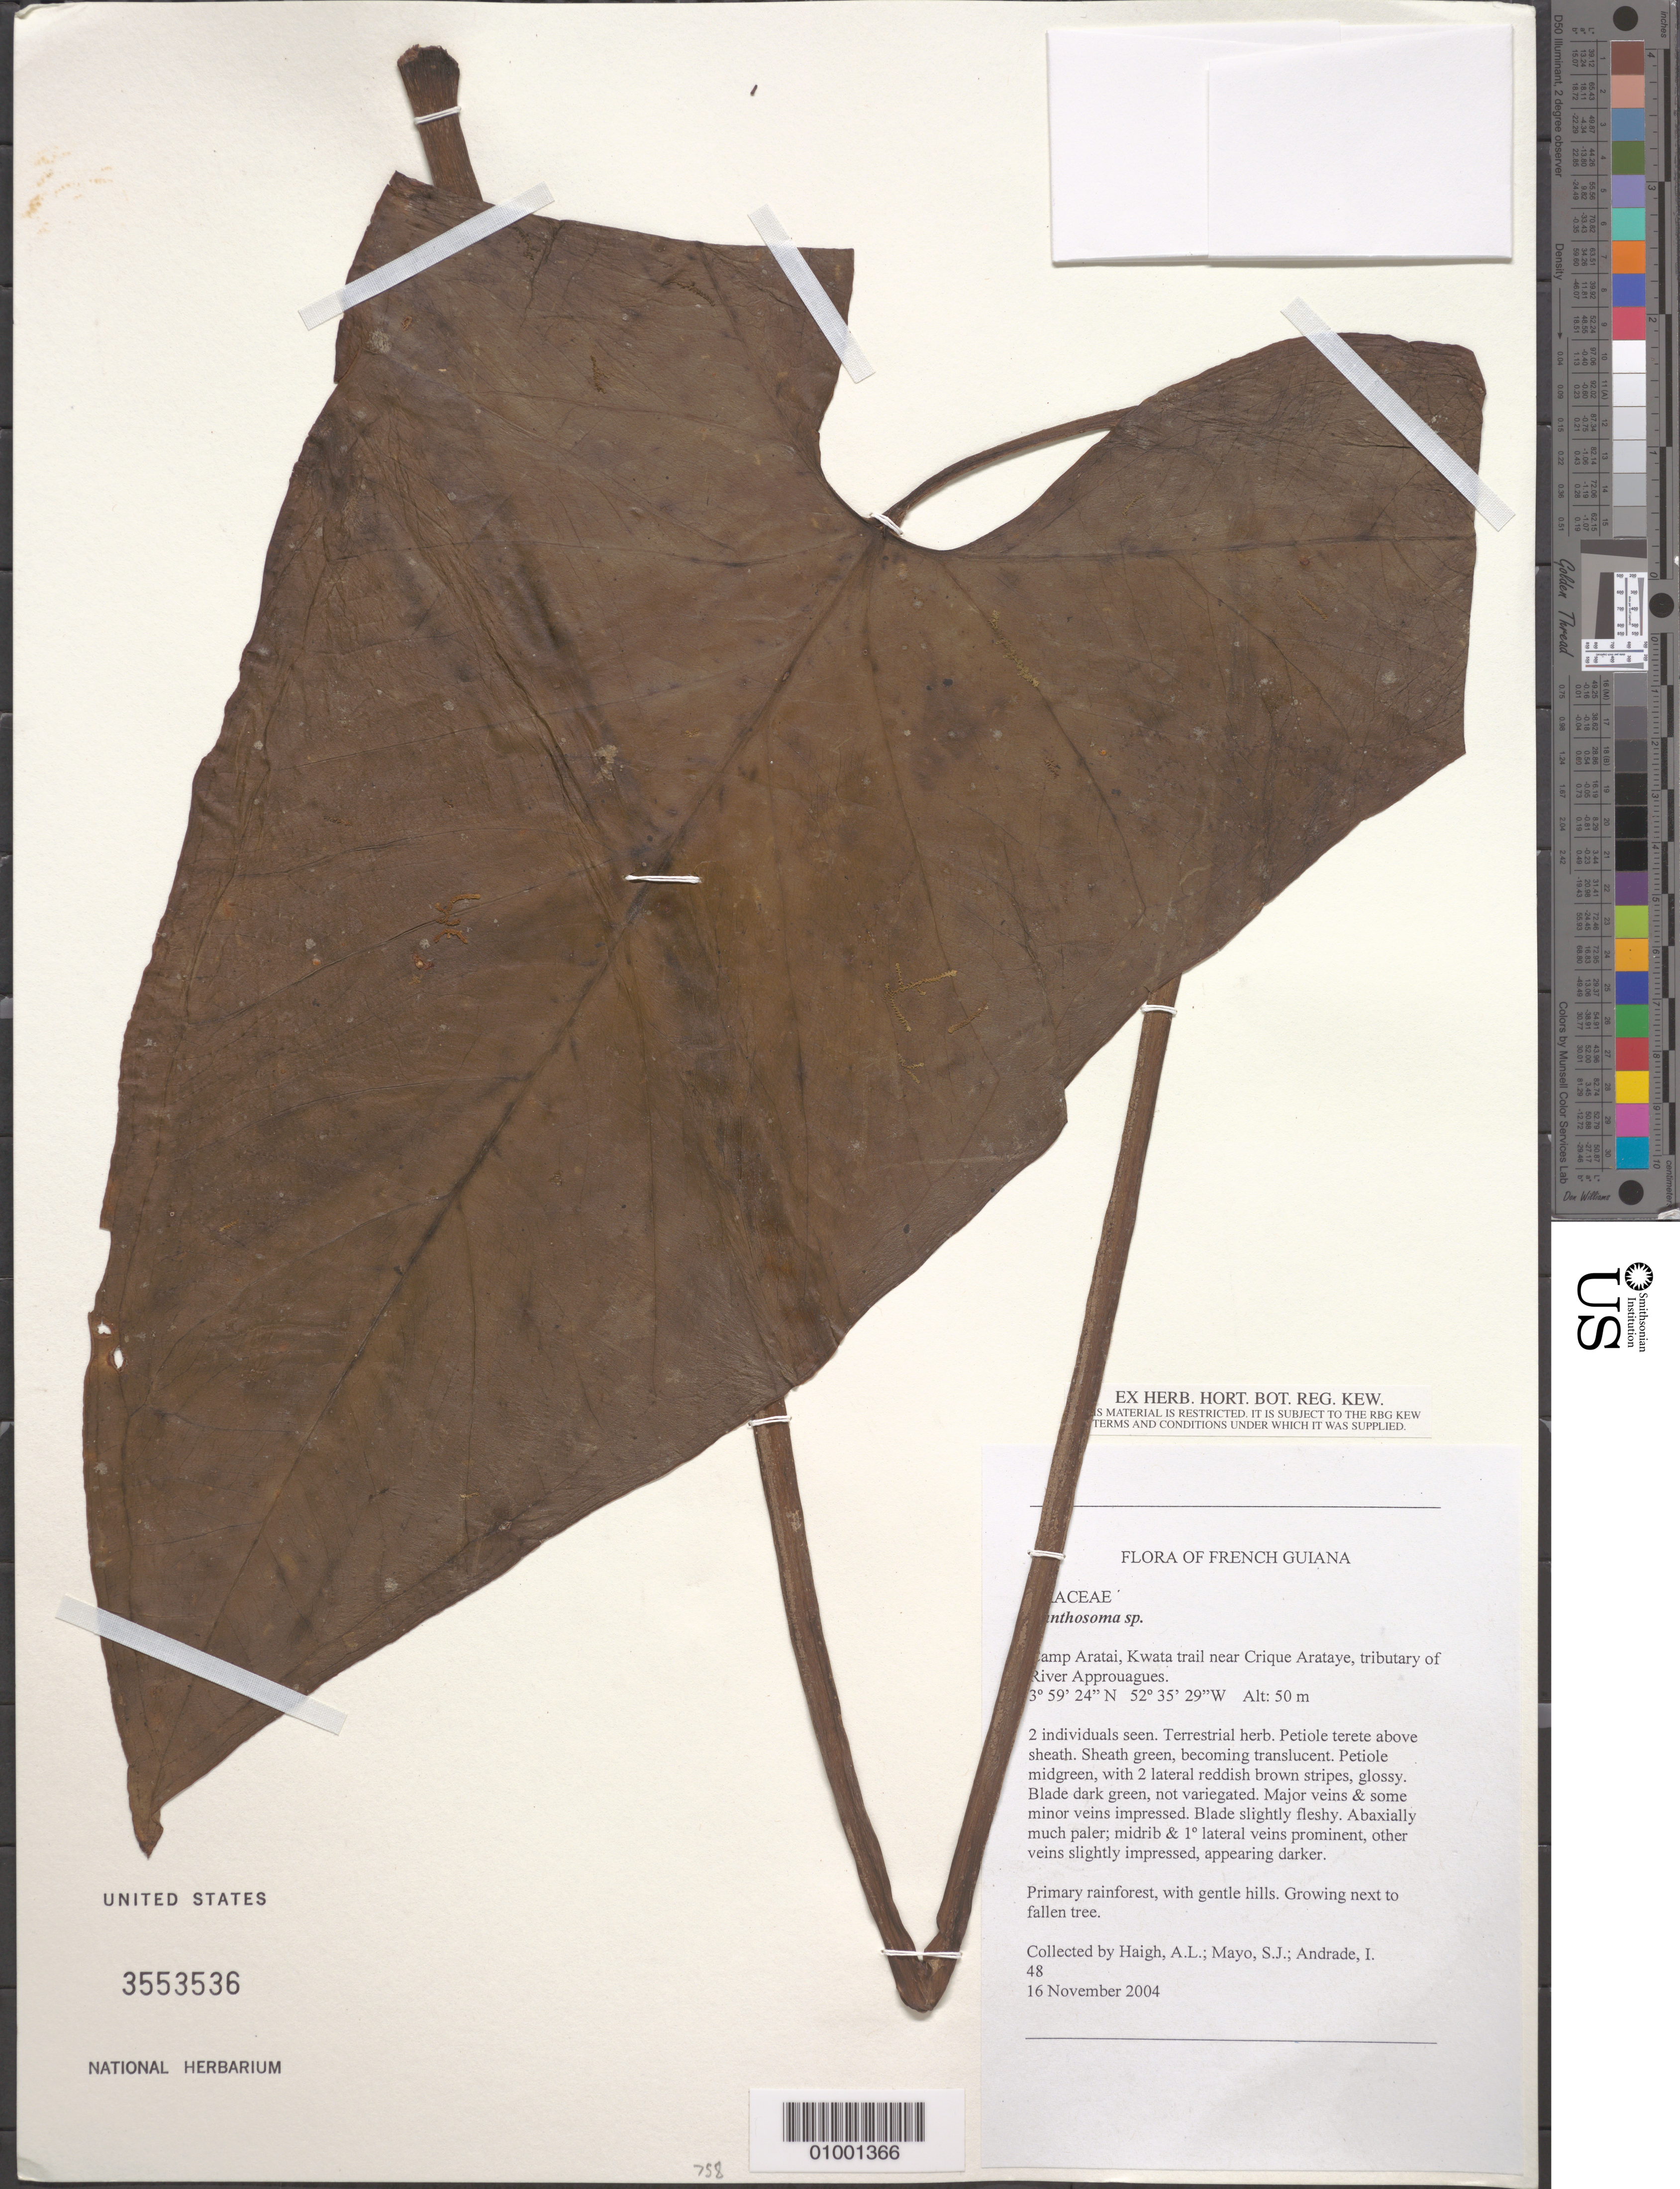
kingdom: Plantae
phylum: Tracheophyta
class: Liliopsida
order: Alismatales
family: Araceae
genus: Xanthosoma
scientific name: Xanthosoma sp.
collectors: A. Haigh, S. J. Mayo & I. Andrade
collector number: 48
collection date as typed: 16-Nov-04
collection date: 2004-11-16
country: French Guiana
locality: Camp Aratai, Kwata trail near Crique Arataye, tributary of River Approuagues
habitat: Primary rainforest, with gentle hills. Growing next to fallen tree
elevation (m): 50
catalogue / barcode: US 3553536